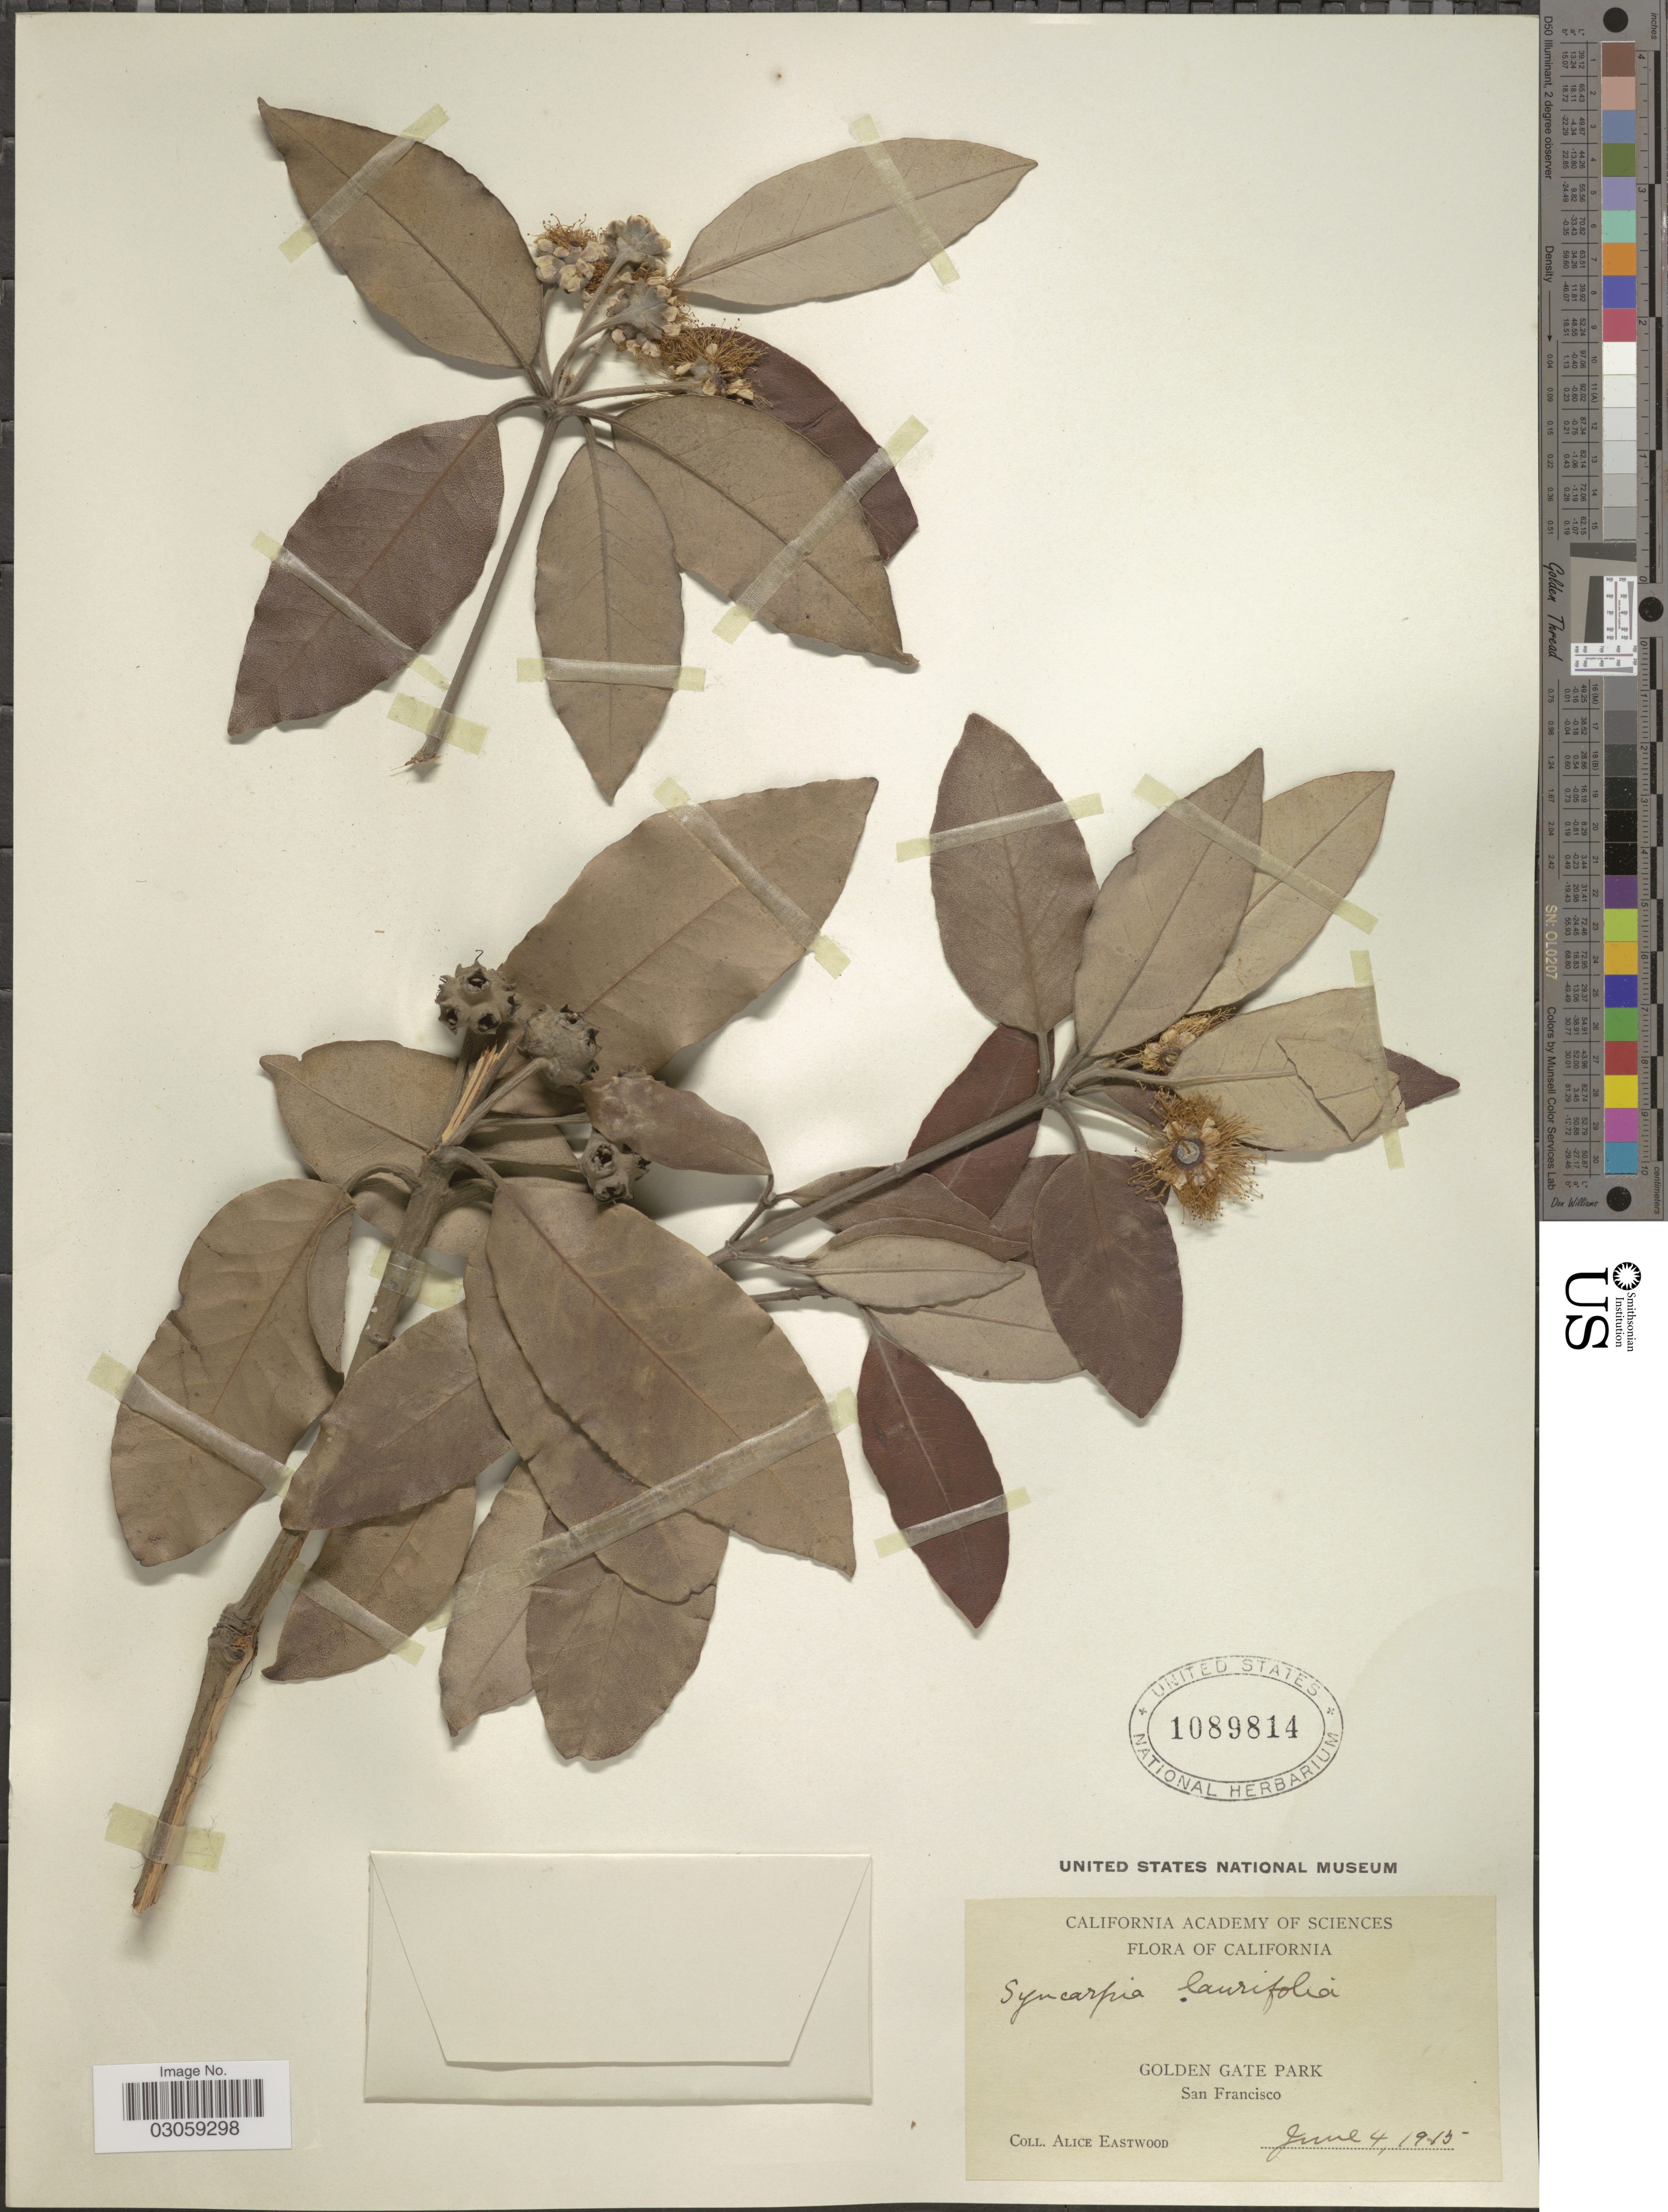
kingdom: Plantae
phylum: Tracheophyta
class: Magnoliopsida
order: Myrtales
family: Myrtaceae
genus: Syncarpia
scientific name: Syncarpia glomulifera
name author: (Sm.) Nied.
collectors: A. Eastwood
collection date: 1915-06-04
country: United States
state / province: California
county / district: San Francisco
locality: Golden Gate Park. San Francisco.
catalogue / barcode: US 1089814